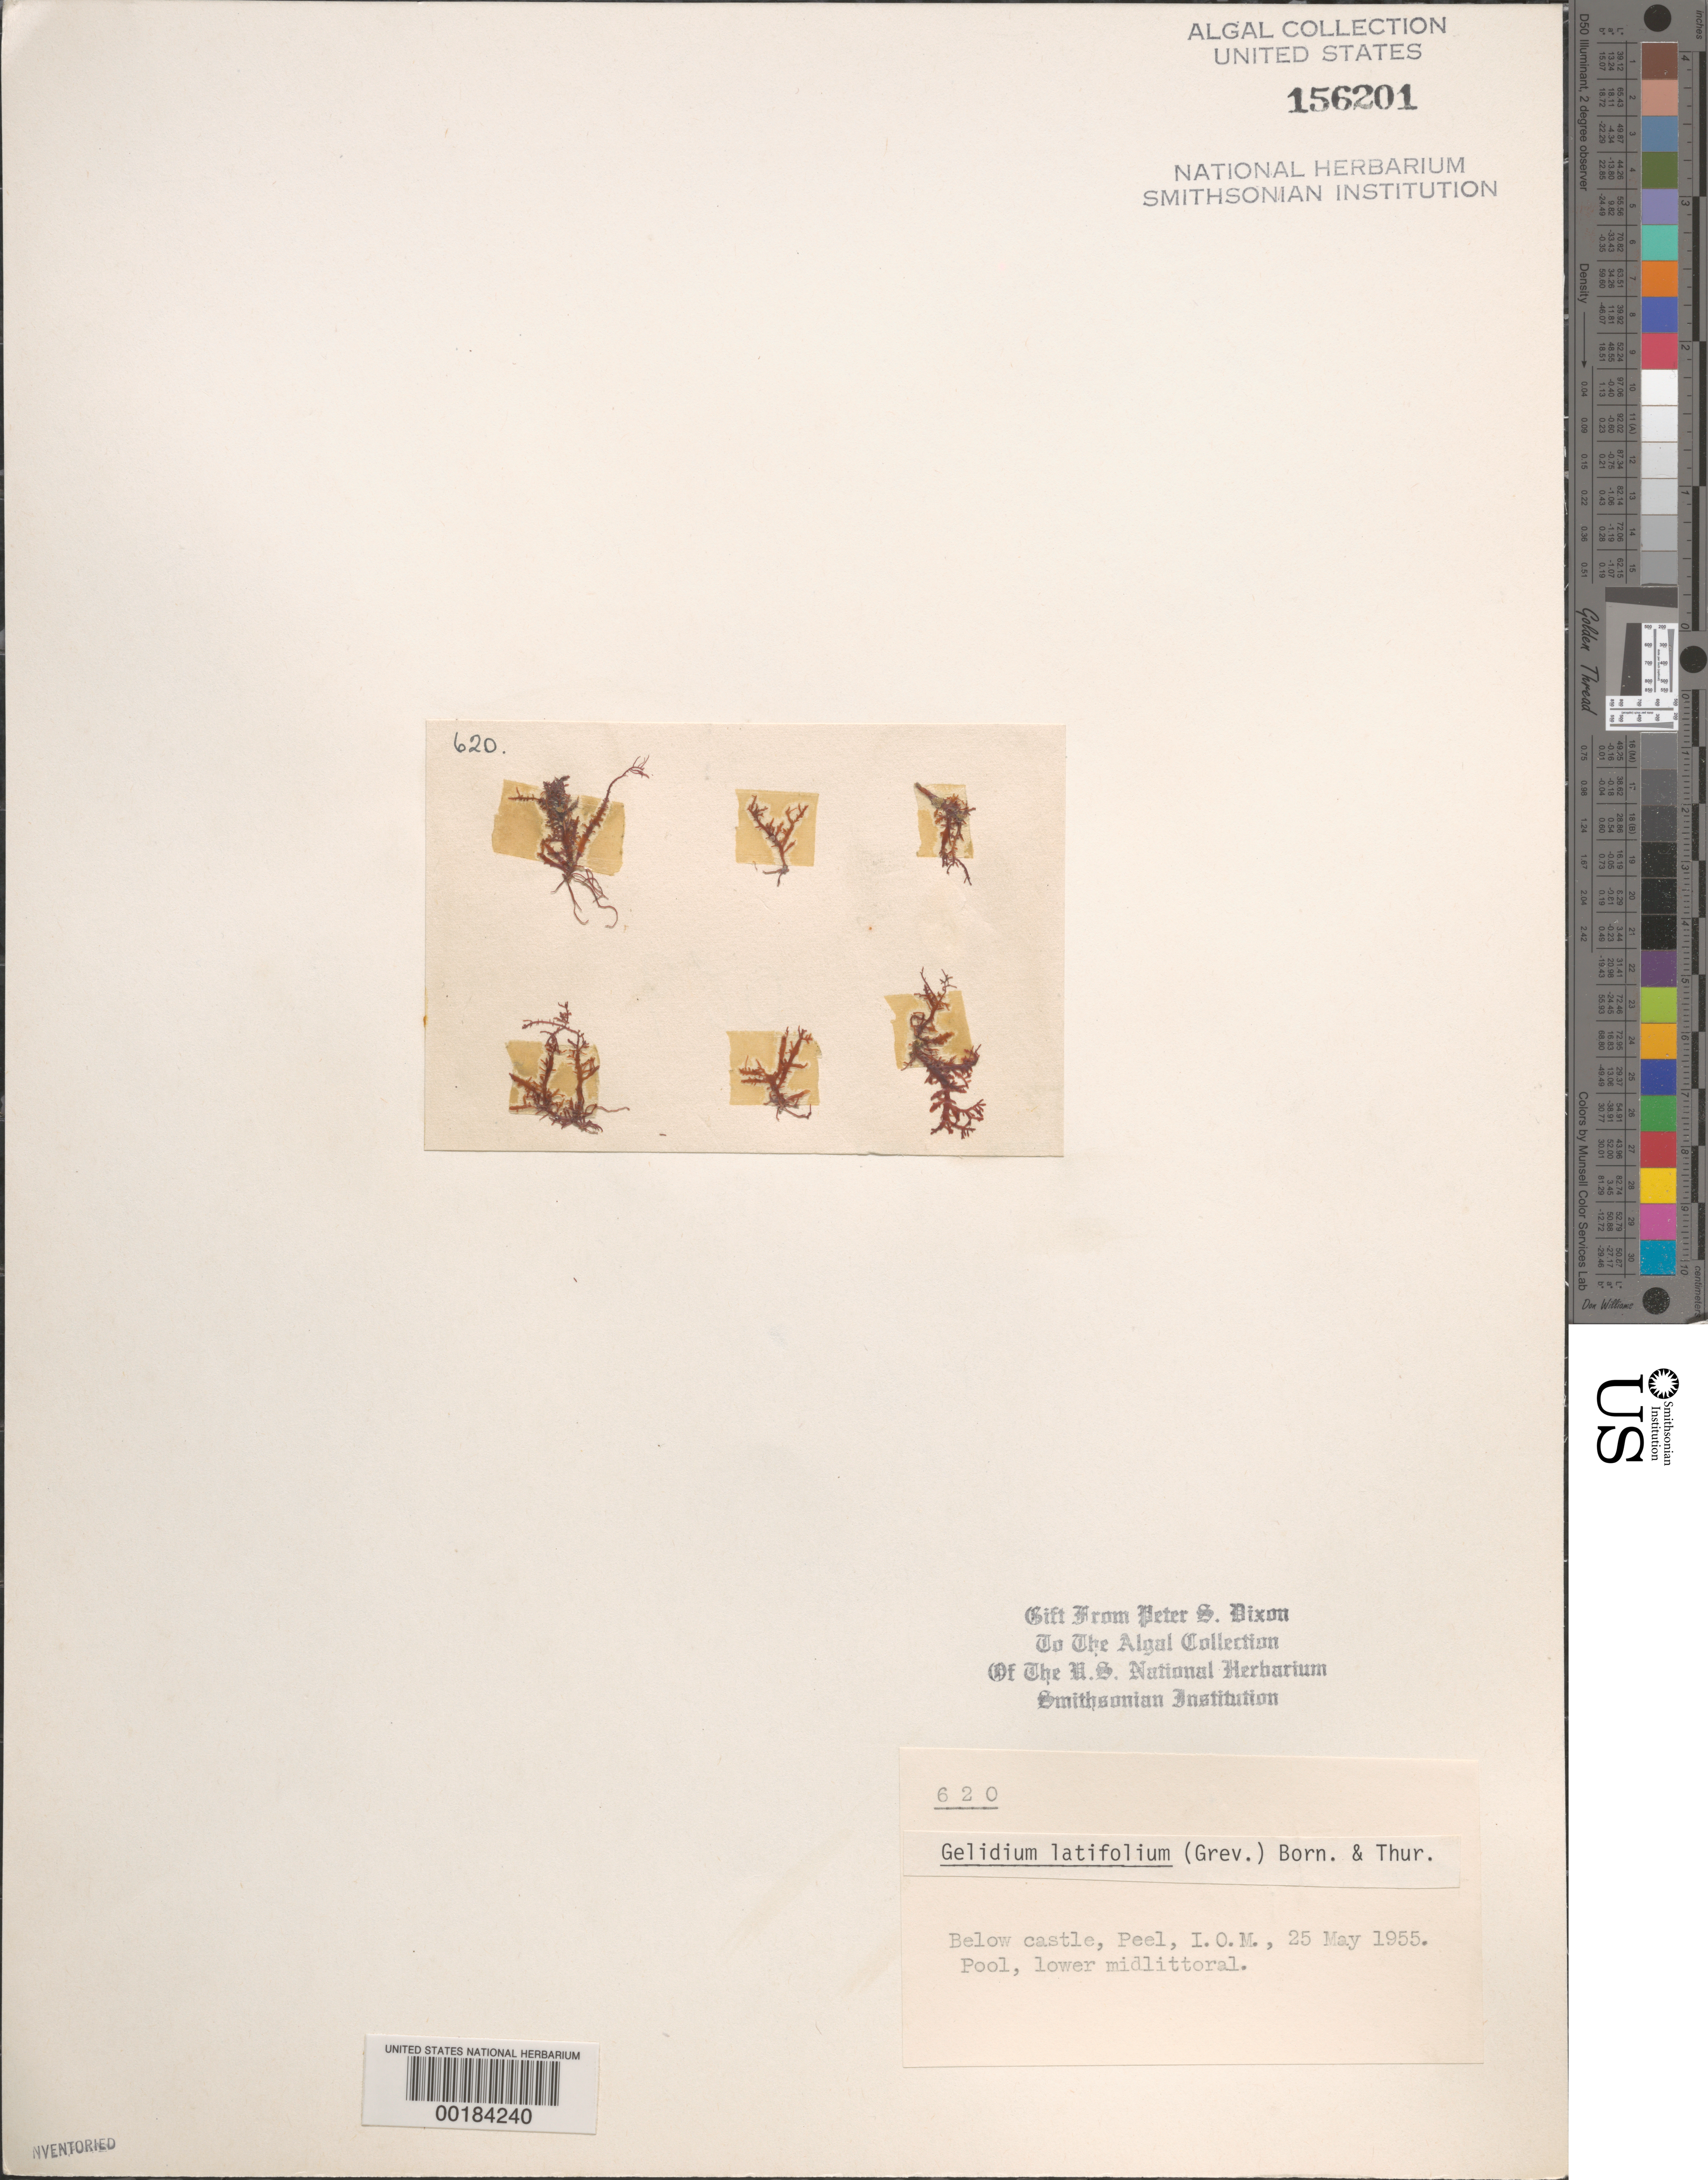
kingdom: Plantae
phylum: Rhodophyta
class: Florideophyceae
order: Gelidiales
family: Gelidiaceae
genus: Gelidium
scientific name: Gelidium spinosum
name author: (S.G. Gmel.) P.C. Silva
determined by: Algae name updating Project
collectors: P. S. Dixon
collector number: PSD 620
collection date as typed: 25 May 1955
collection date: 1955-05-25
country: United Kingdom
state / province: England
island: Isle of Man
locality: Peel, below castle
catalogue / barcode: US 156201